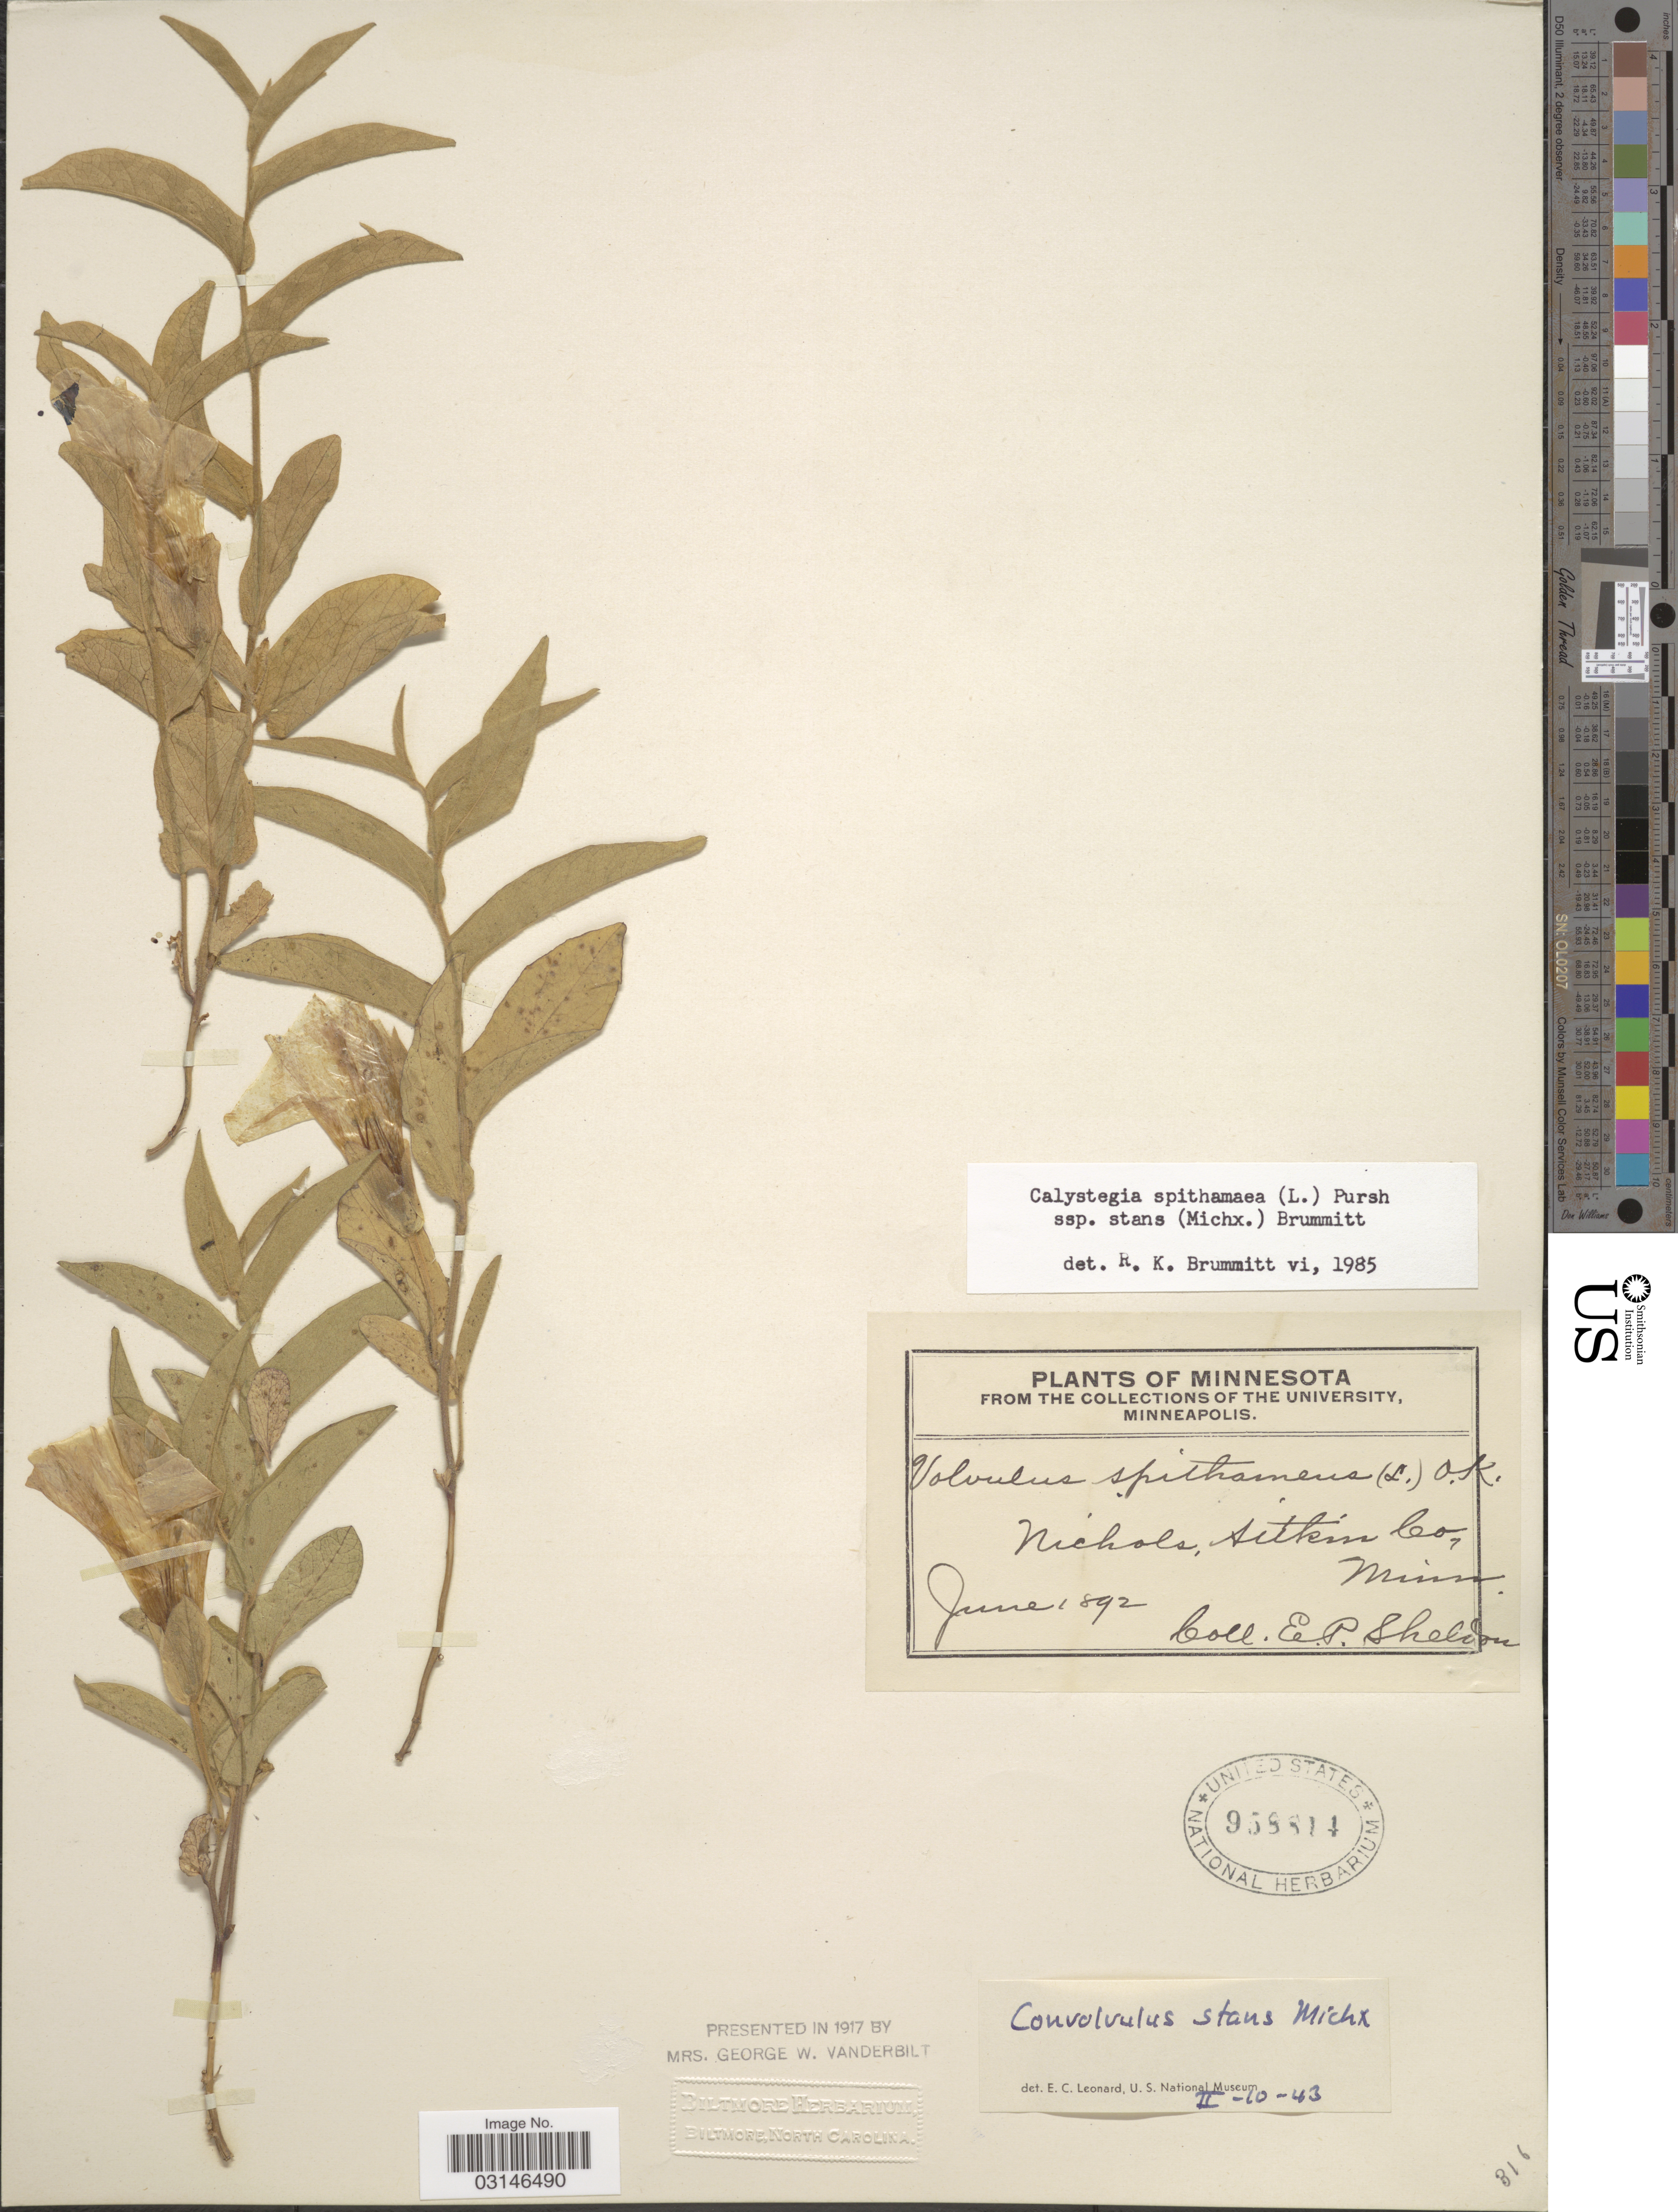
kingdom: Plantae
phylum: Tracheophyta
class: Magnoliopsida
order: Solanales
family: Convolvulaceae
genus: Calystegia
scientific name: Calystegia spithamaea subsp. stans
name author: (Michx.) Brummitt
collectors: E. P. Sheldon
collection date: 1892-06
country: United States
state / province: Minnesota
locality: Nichols, Aitkin Co.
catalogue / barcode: US 958814